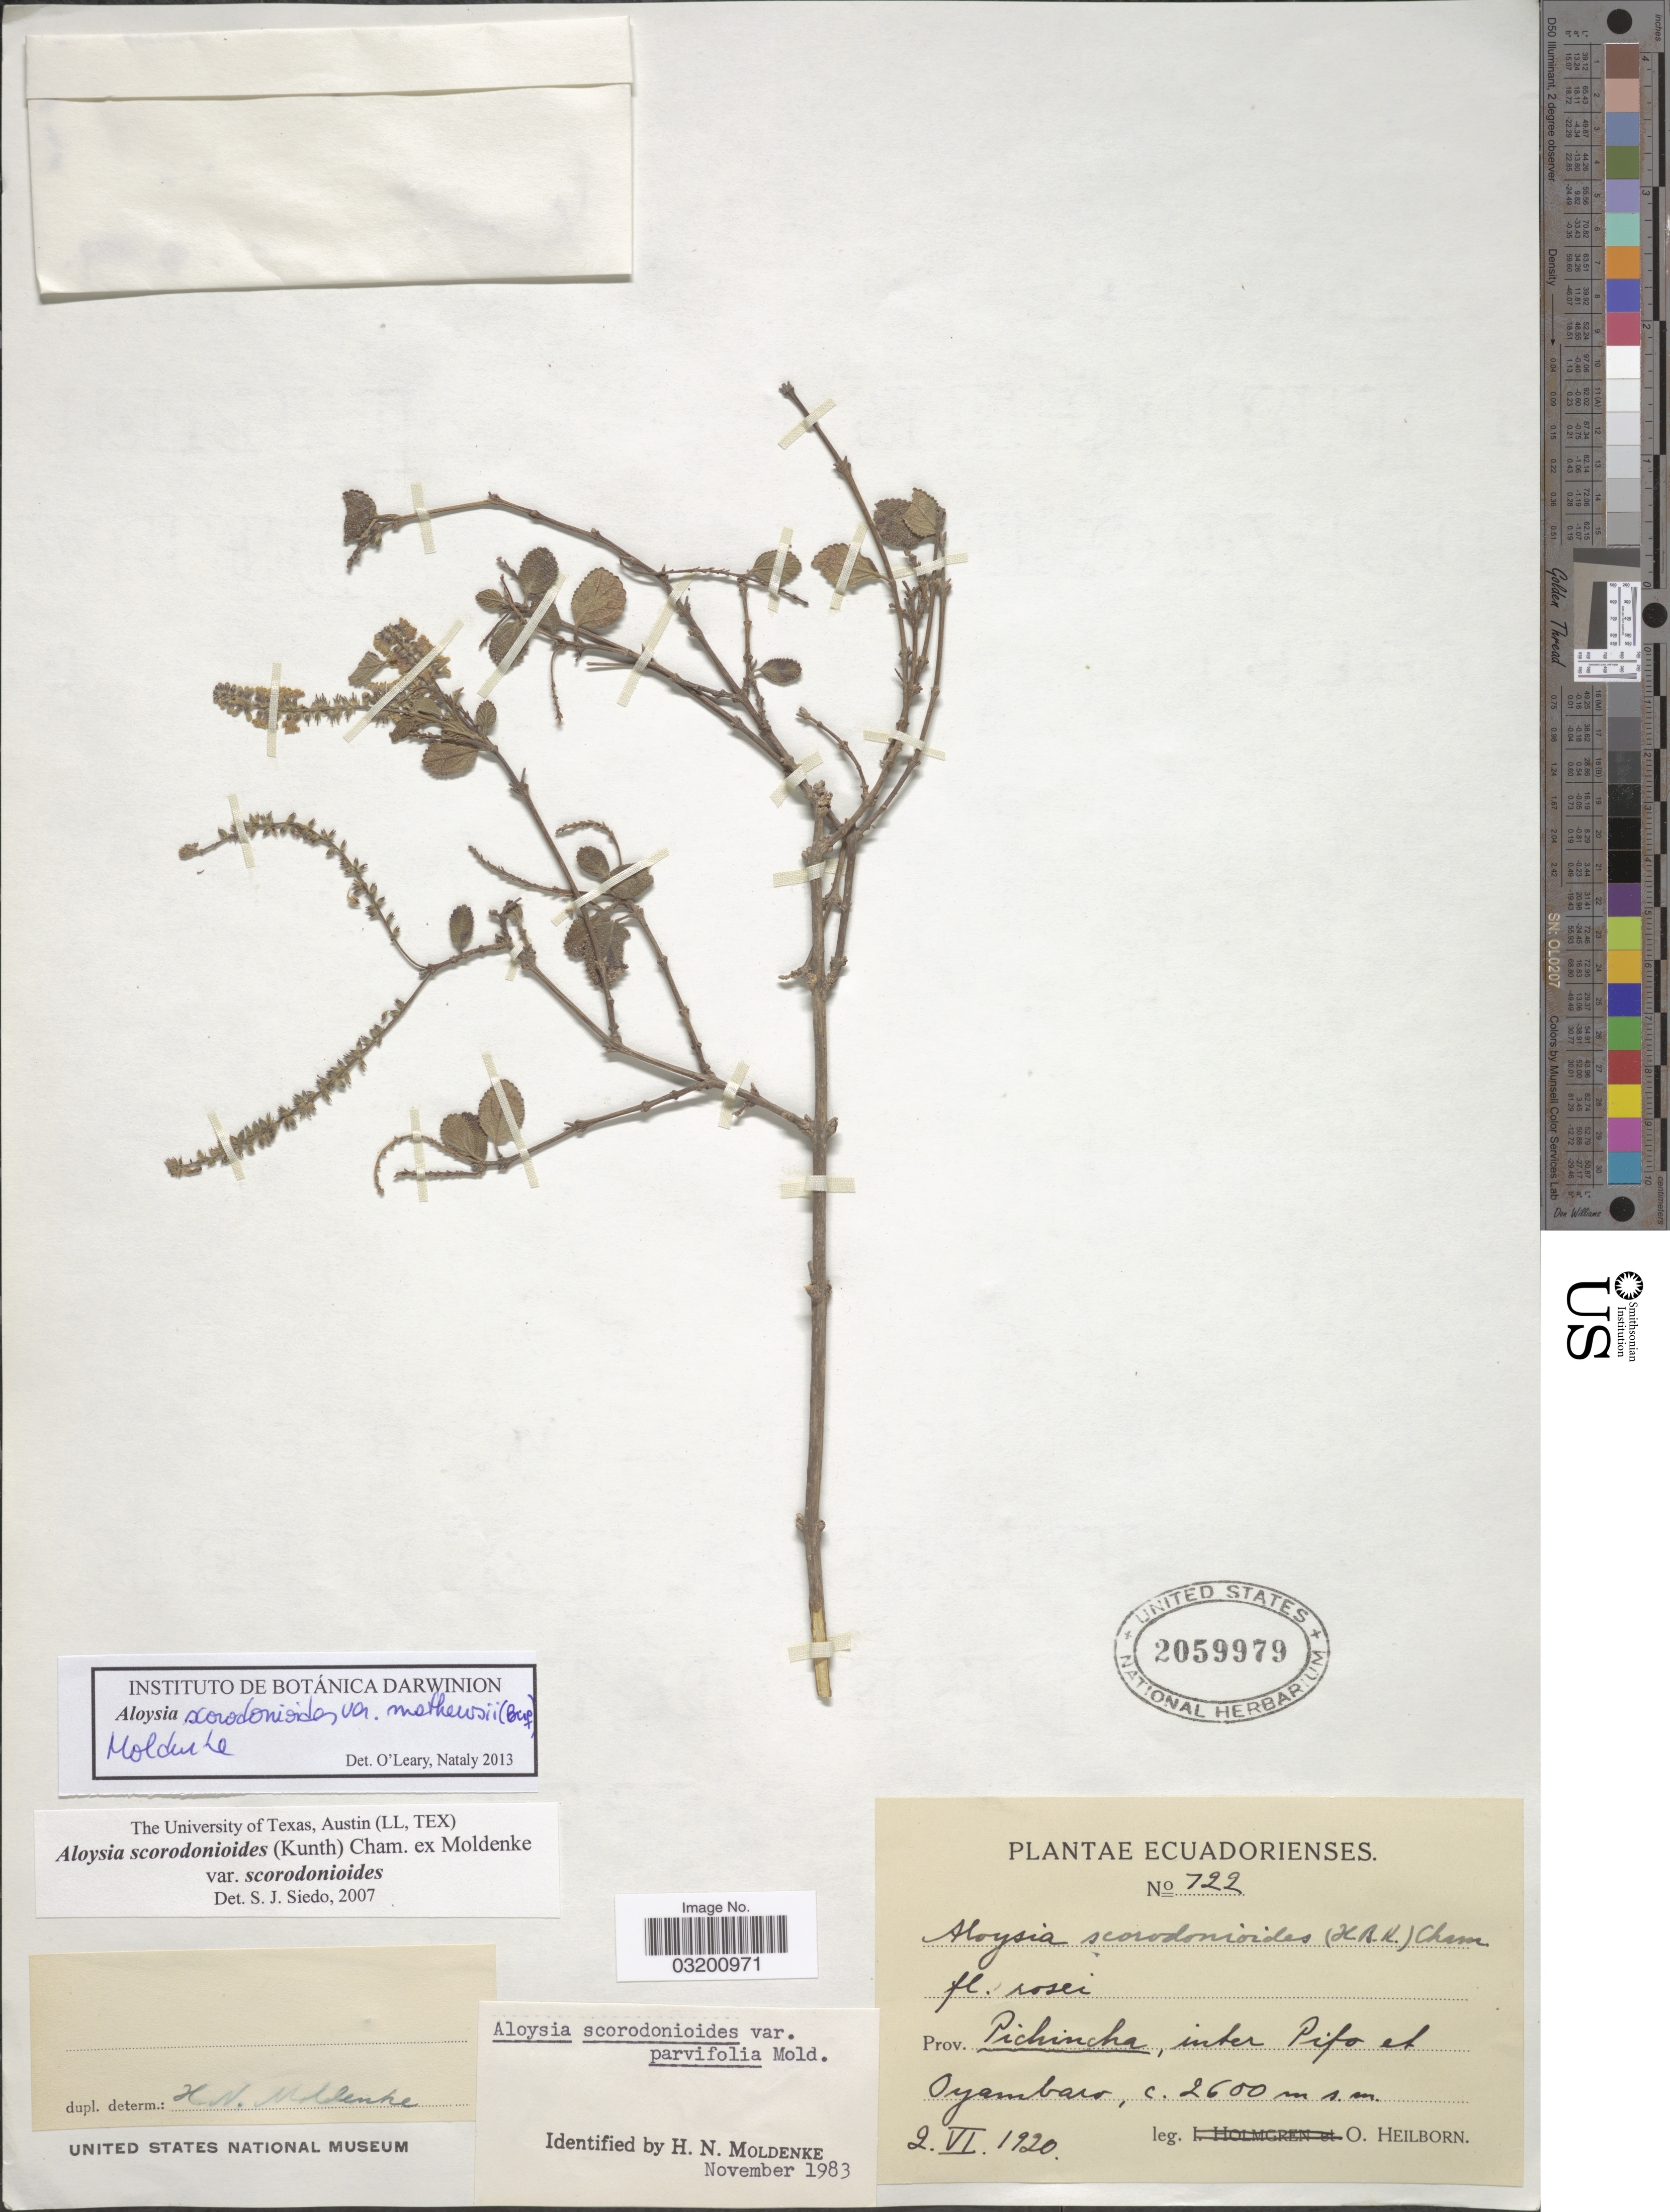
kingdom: Plantae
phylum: Tracheophyta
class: Magnoliopsida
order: Lamiales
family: Verbenaceae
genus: Aloysia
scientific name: Aloysia scorodonioides var. mathewsii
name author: (Briq.) Moldenke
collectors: O. Heilborn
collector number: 722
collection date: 1920-06-02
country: Ecuador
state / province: Pichincha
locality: Inter Pifo et Oyambaro.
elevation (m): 2600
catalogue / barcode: US 2059979